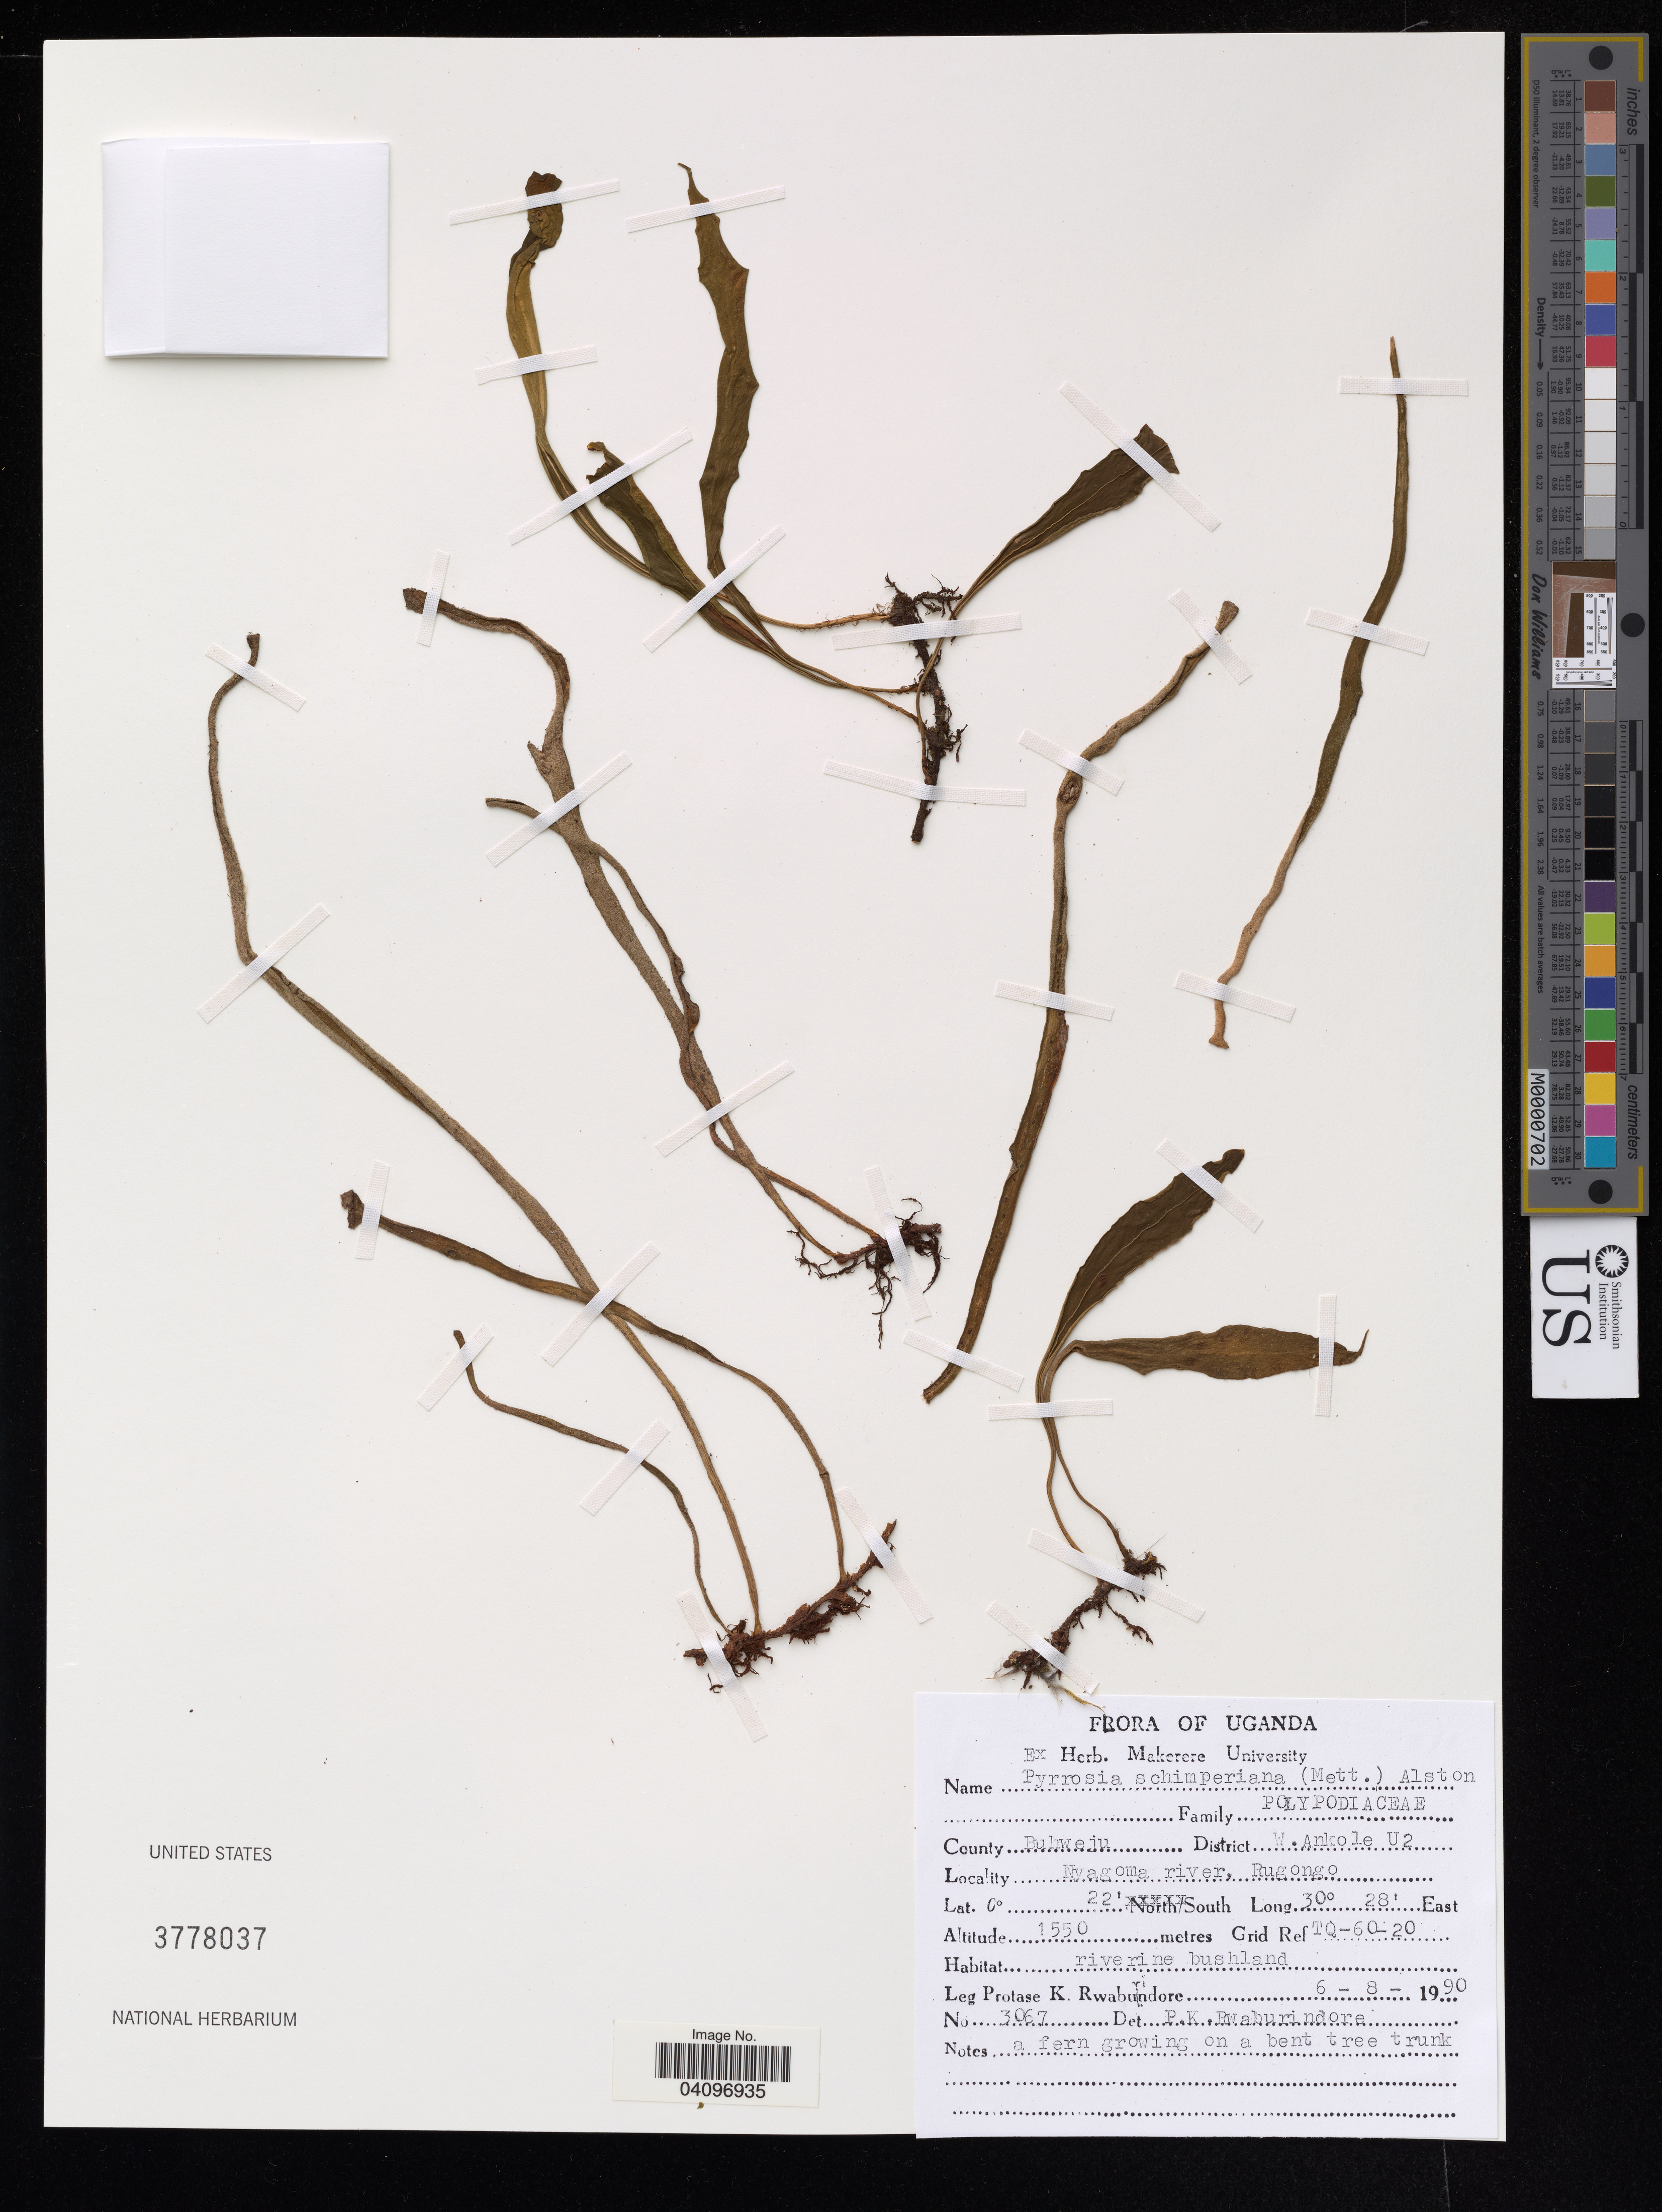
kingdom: Plantae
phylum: Tracheophyta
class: Polypodiopsida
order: Polypodiales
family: Polypodiaceae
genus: Pyrrosia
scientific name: Pyrrosia schimperiana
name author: (Mett. ex Kuhn) Alston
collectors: P. Rwaburindore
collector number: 3067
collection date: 1990-08-06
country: Uganda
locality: Buhweju. W. Ankole U2. Nyagoma river, Rugongo.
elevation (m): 1550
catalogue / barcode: US 3778037